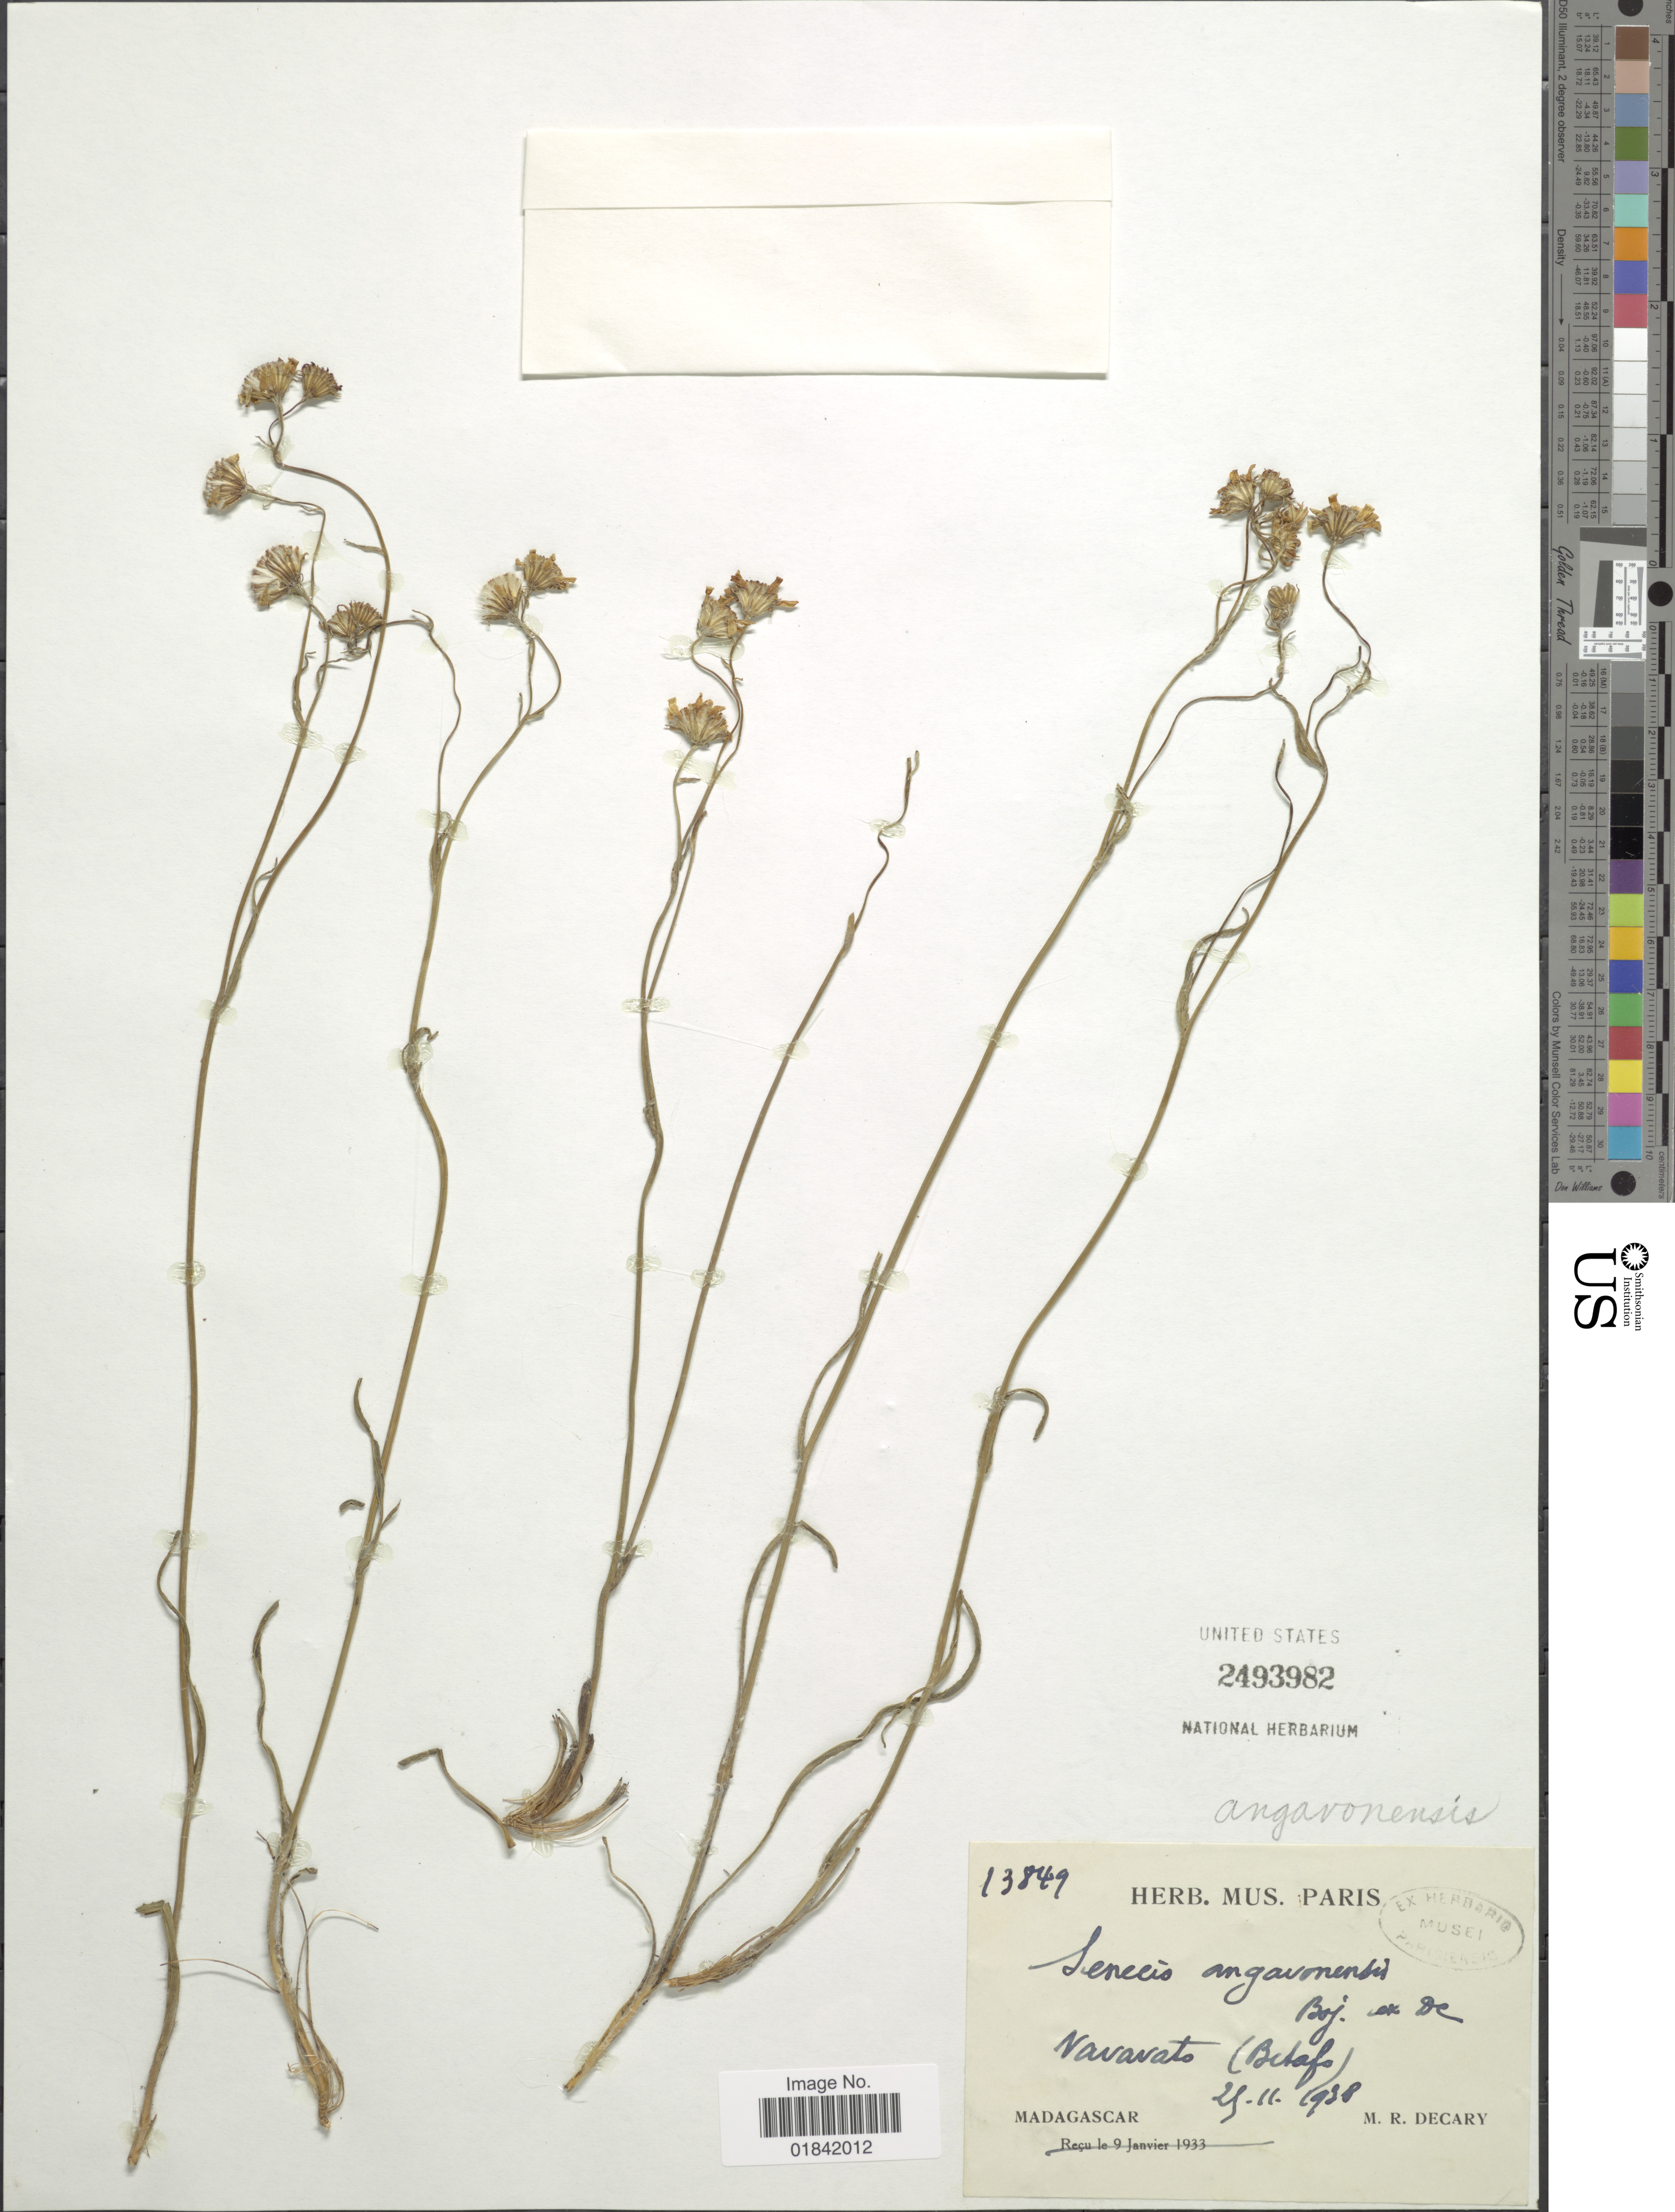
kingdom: Plantae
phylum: Tracheophyta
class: Magnoliopsida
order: Asterales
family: Asteraceae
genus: Senecio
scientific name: Senecio angavonensis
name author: Bojer ex DC.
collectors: R. Decary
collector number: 13849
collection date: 1938-11-25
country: Madagascar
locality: Navavato (Belafo), Madagascar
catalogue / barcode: US 2493982